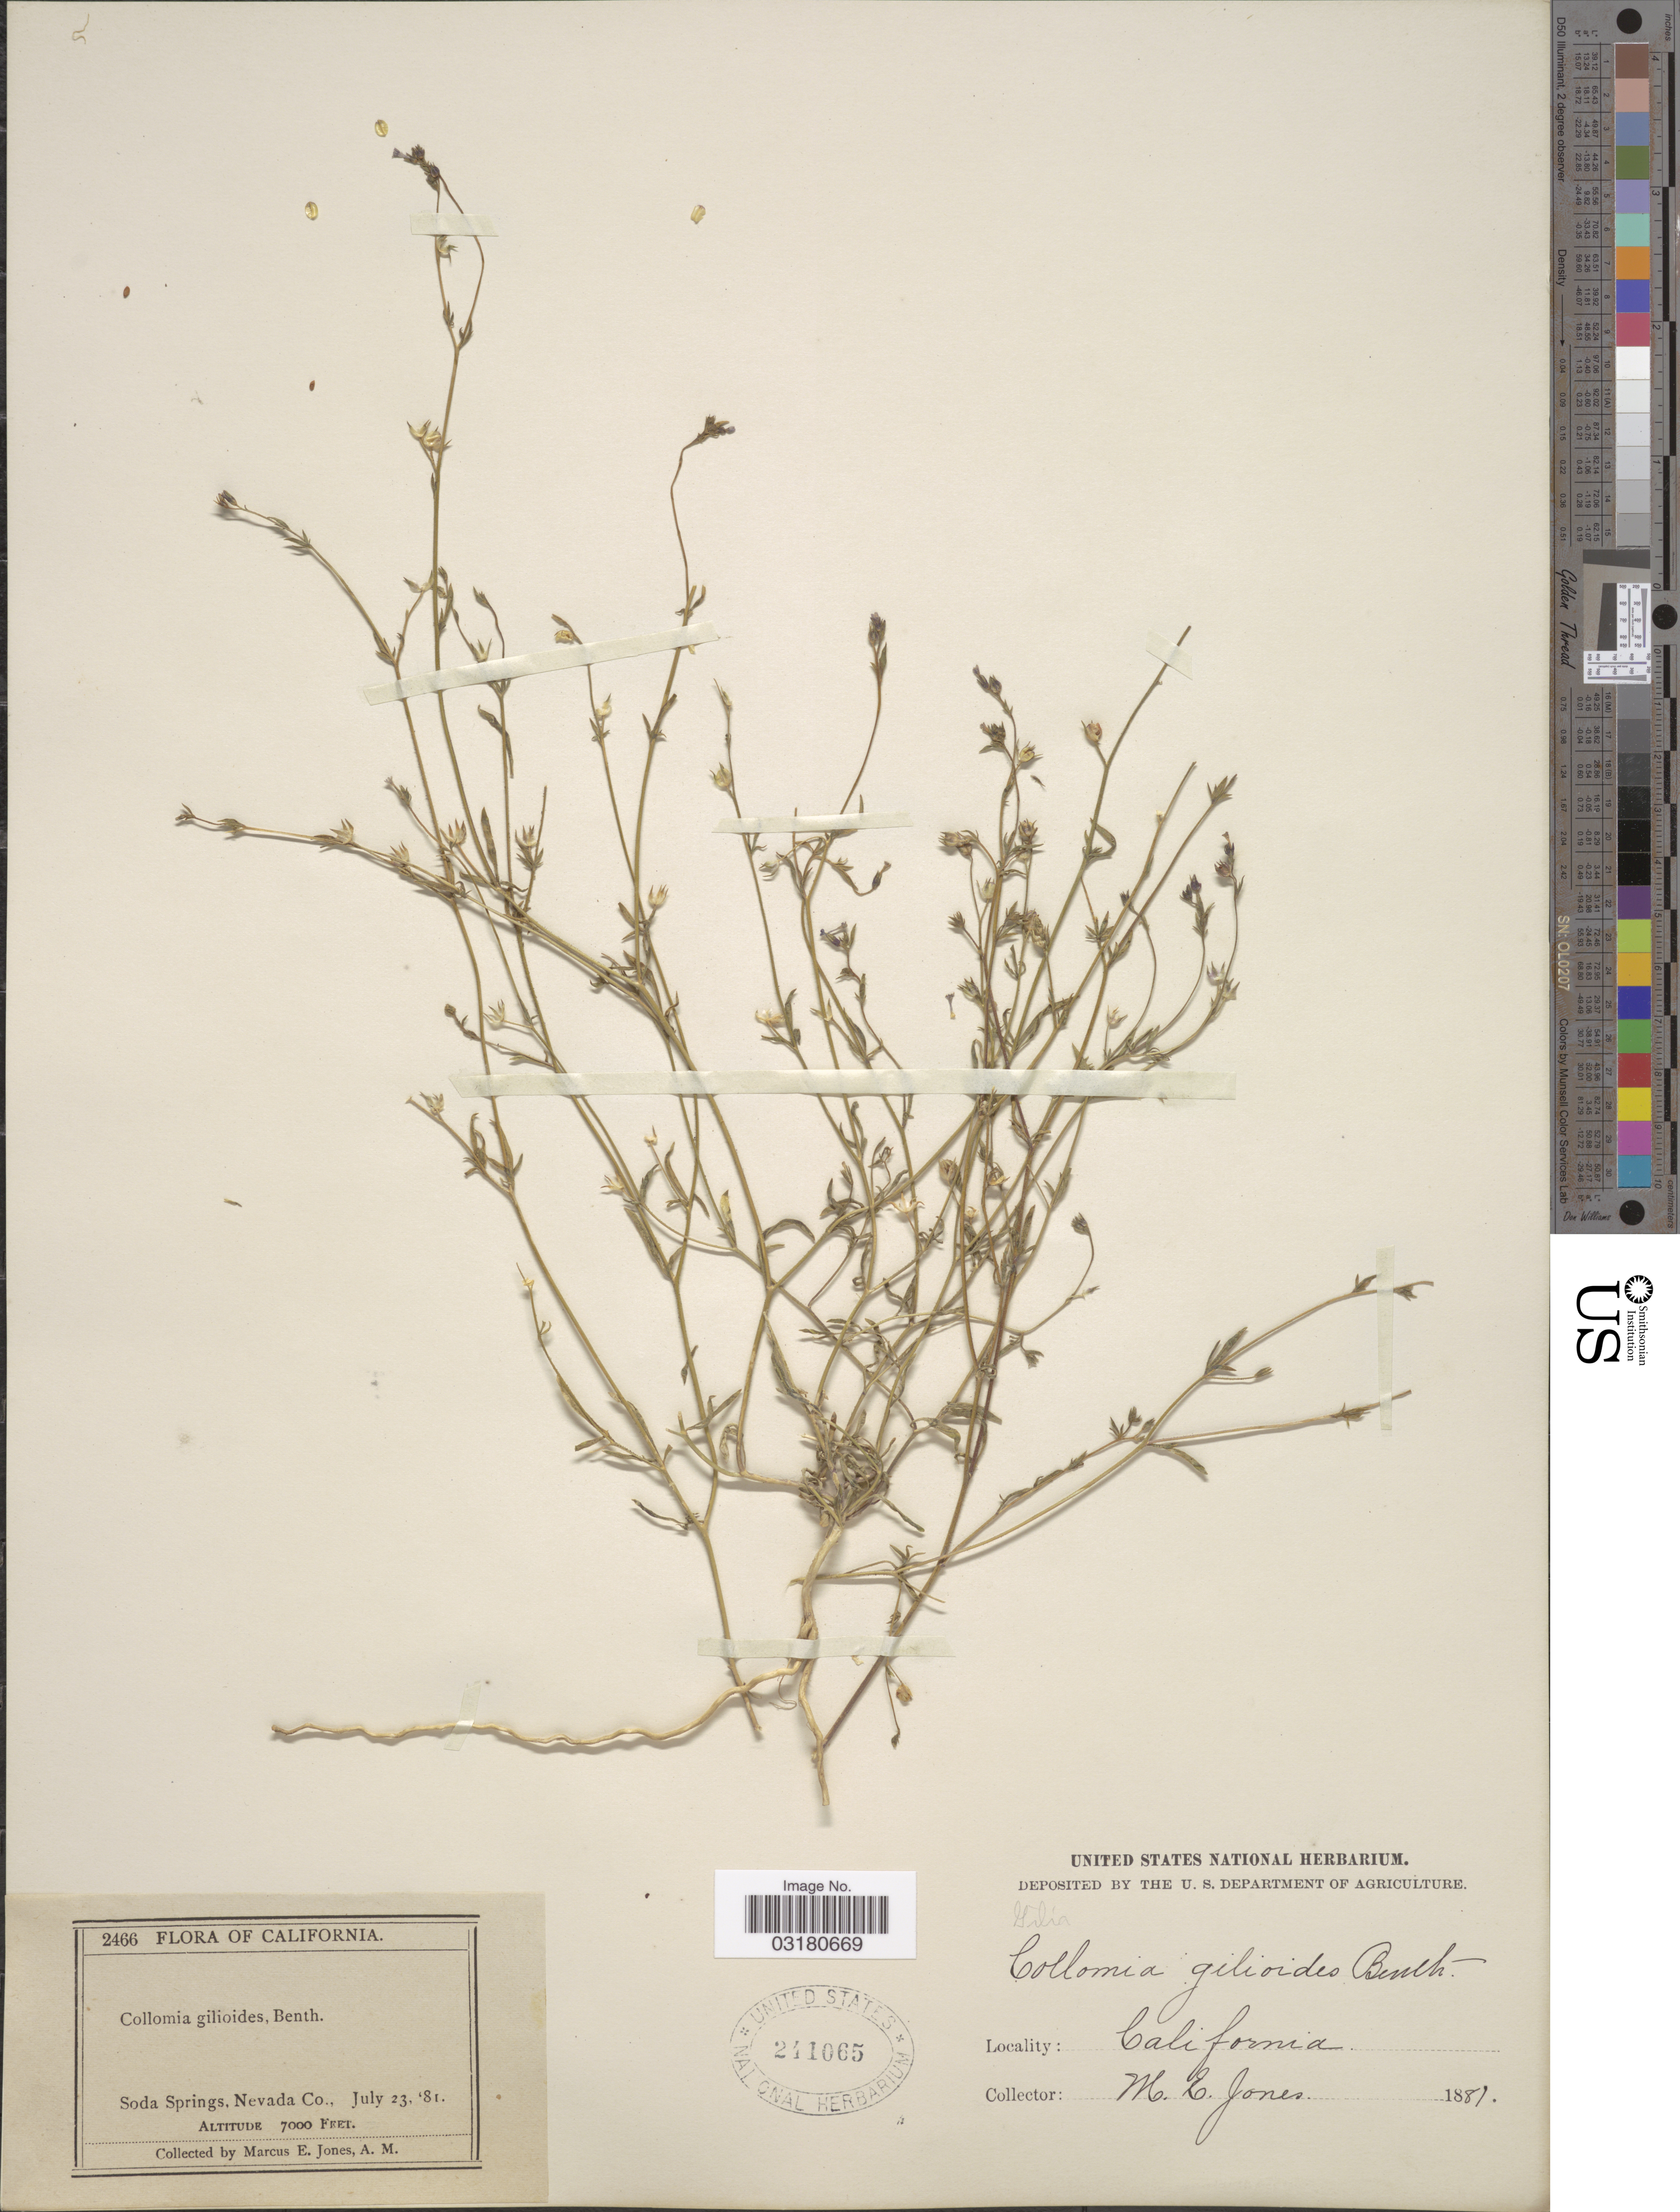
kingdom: Plantae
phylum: Tracheophyta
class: Magnoliopsida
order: Ericales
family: Polemoniaceae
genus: Allophyllum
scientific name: Allophyllum violaceum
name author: (A. Heller) A.D. Grant & V.E. Grant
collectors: M. E. Jones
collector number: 2466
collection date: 1881-07-23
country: United States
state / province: California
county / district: Nevada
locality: Soda Springs, Nevada Co.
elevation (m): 2134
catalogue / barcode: US 241065